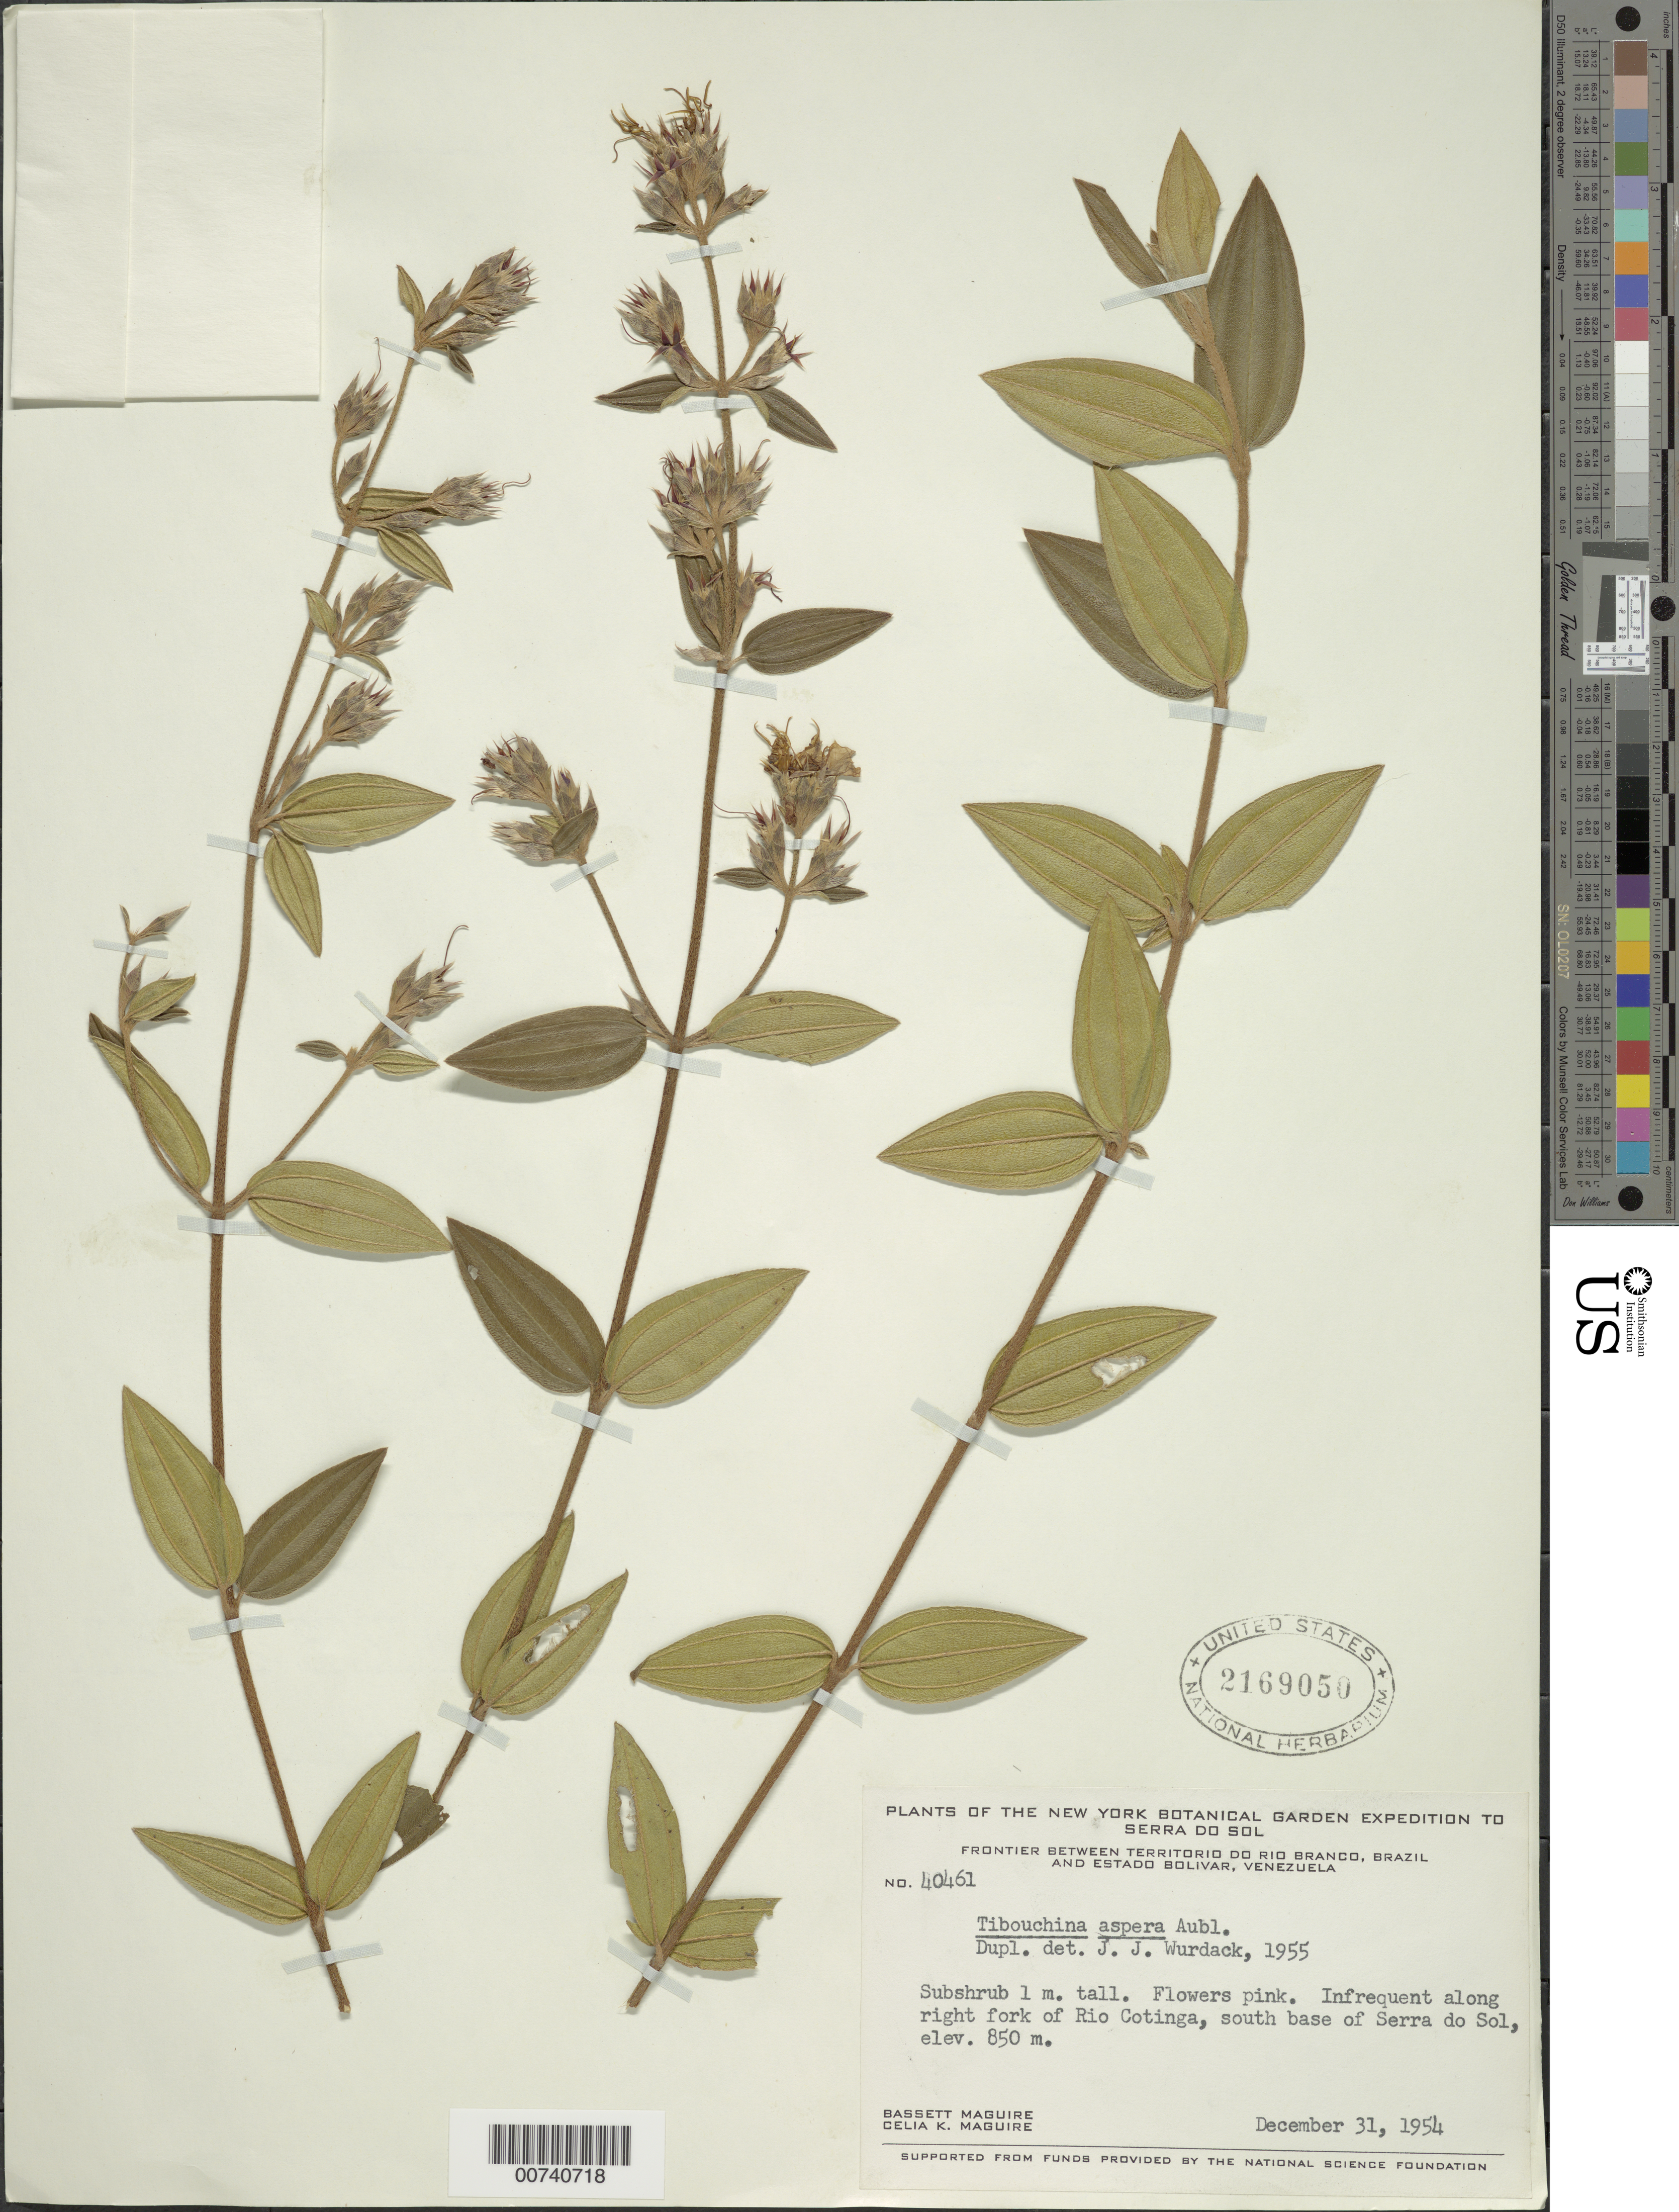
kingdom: Plantae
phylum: Tracheophyta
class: Magnoliopsida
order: Myrtales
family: Melastomataceae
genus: Tibouchina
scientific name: Tibouchina aspera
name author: Aubl.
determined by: Wurdack, John J., (US), US (UNITED STATES)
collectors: B. Maguire & C. K. Maguire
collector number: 40461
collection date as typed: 31-Dec-54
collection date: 1954-12-31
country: Venezuela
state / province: Bolívar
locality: Serra do Sol, frontier betw. TerRiver do Río Branco, Brazil & Bolívar, Venezuela; Río Coitinga, S base of Serra do Sol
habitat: Along river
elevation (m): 823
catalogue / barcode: US 2169050